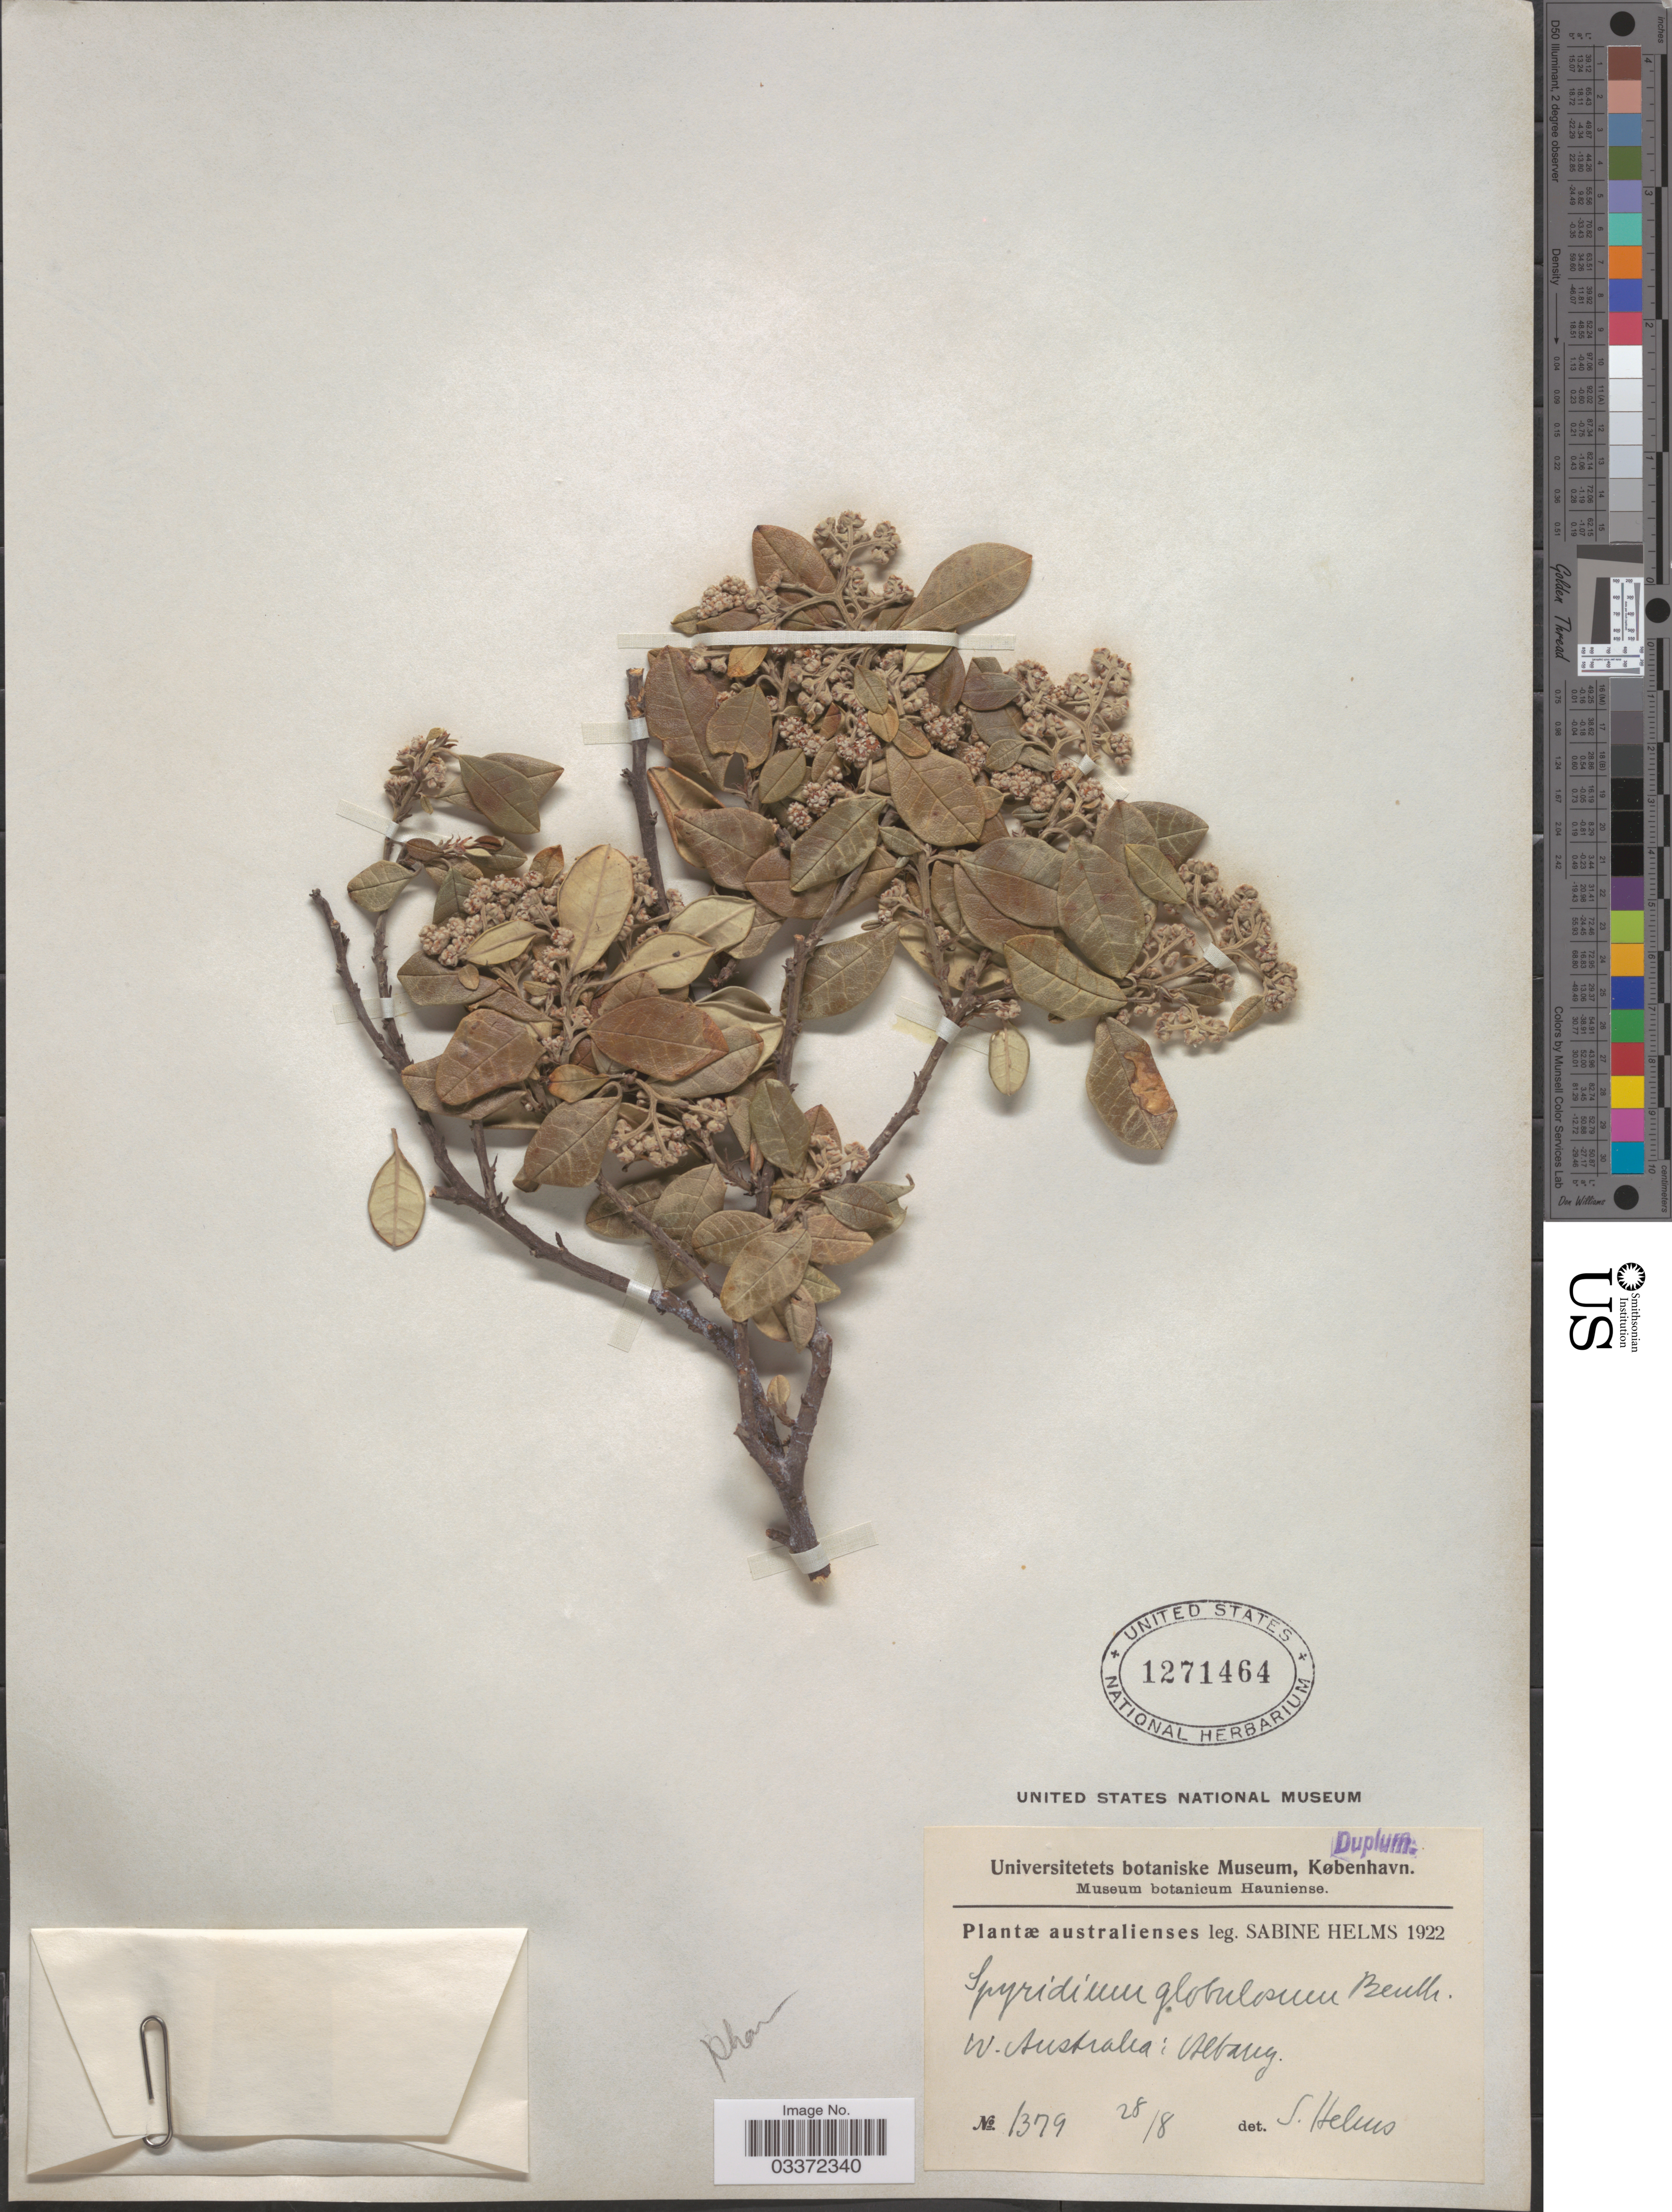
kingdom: Plantae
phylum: Tracheophyta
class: Magnoliopsida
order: Rosales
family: Rhamnaceae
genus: Spyridium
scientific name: Spyridium globulosum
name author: Benth.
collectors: S. Helms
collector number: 1379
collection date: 1922-08-28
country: Australia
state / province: Western Australia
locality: Albany.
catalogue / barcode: US 1271464